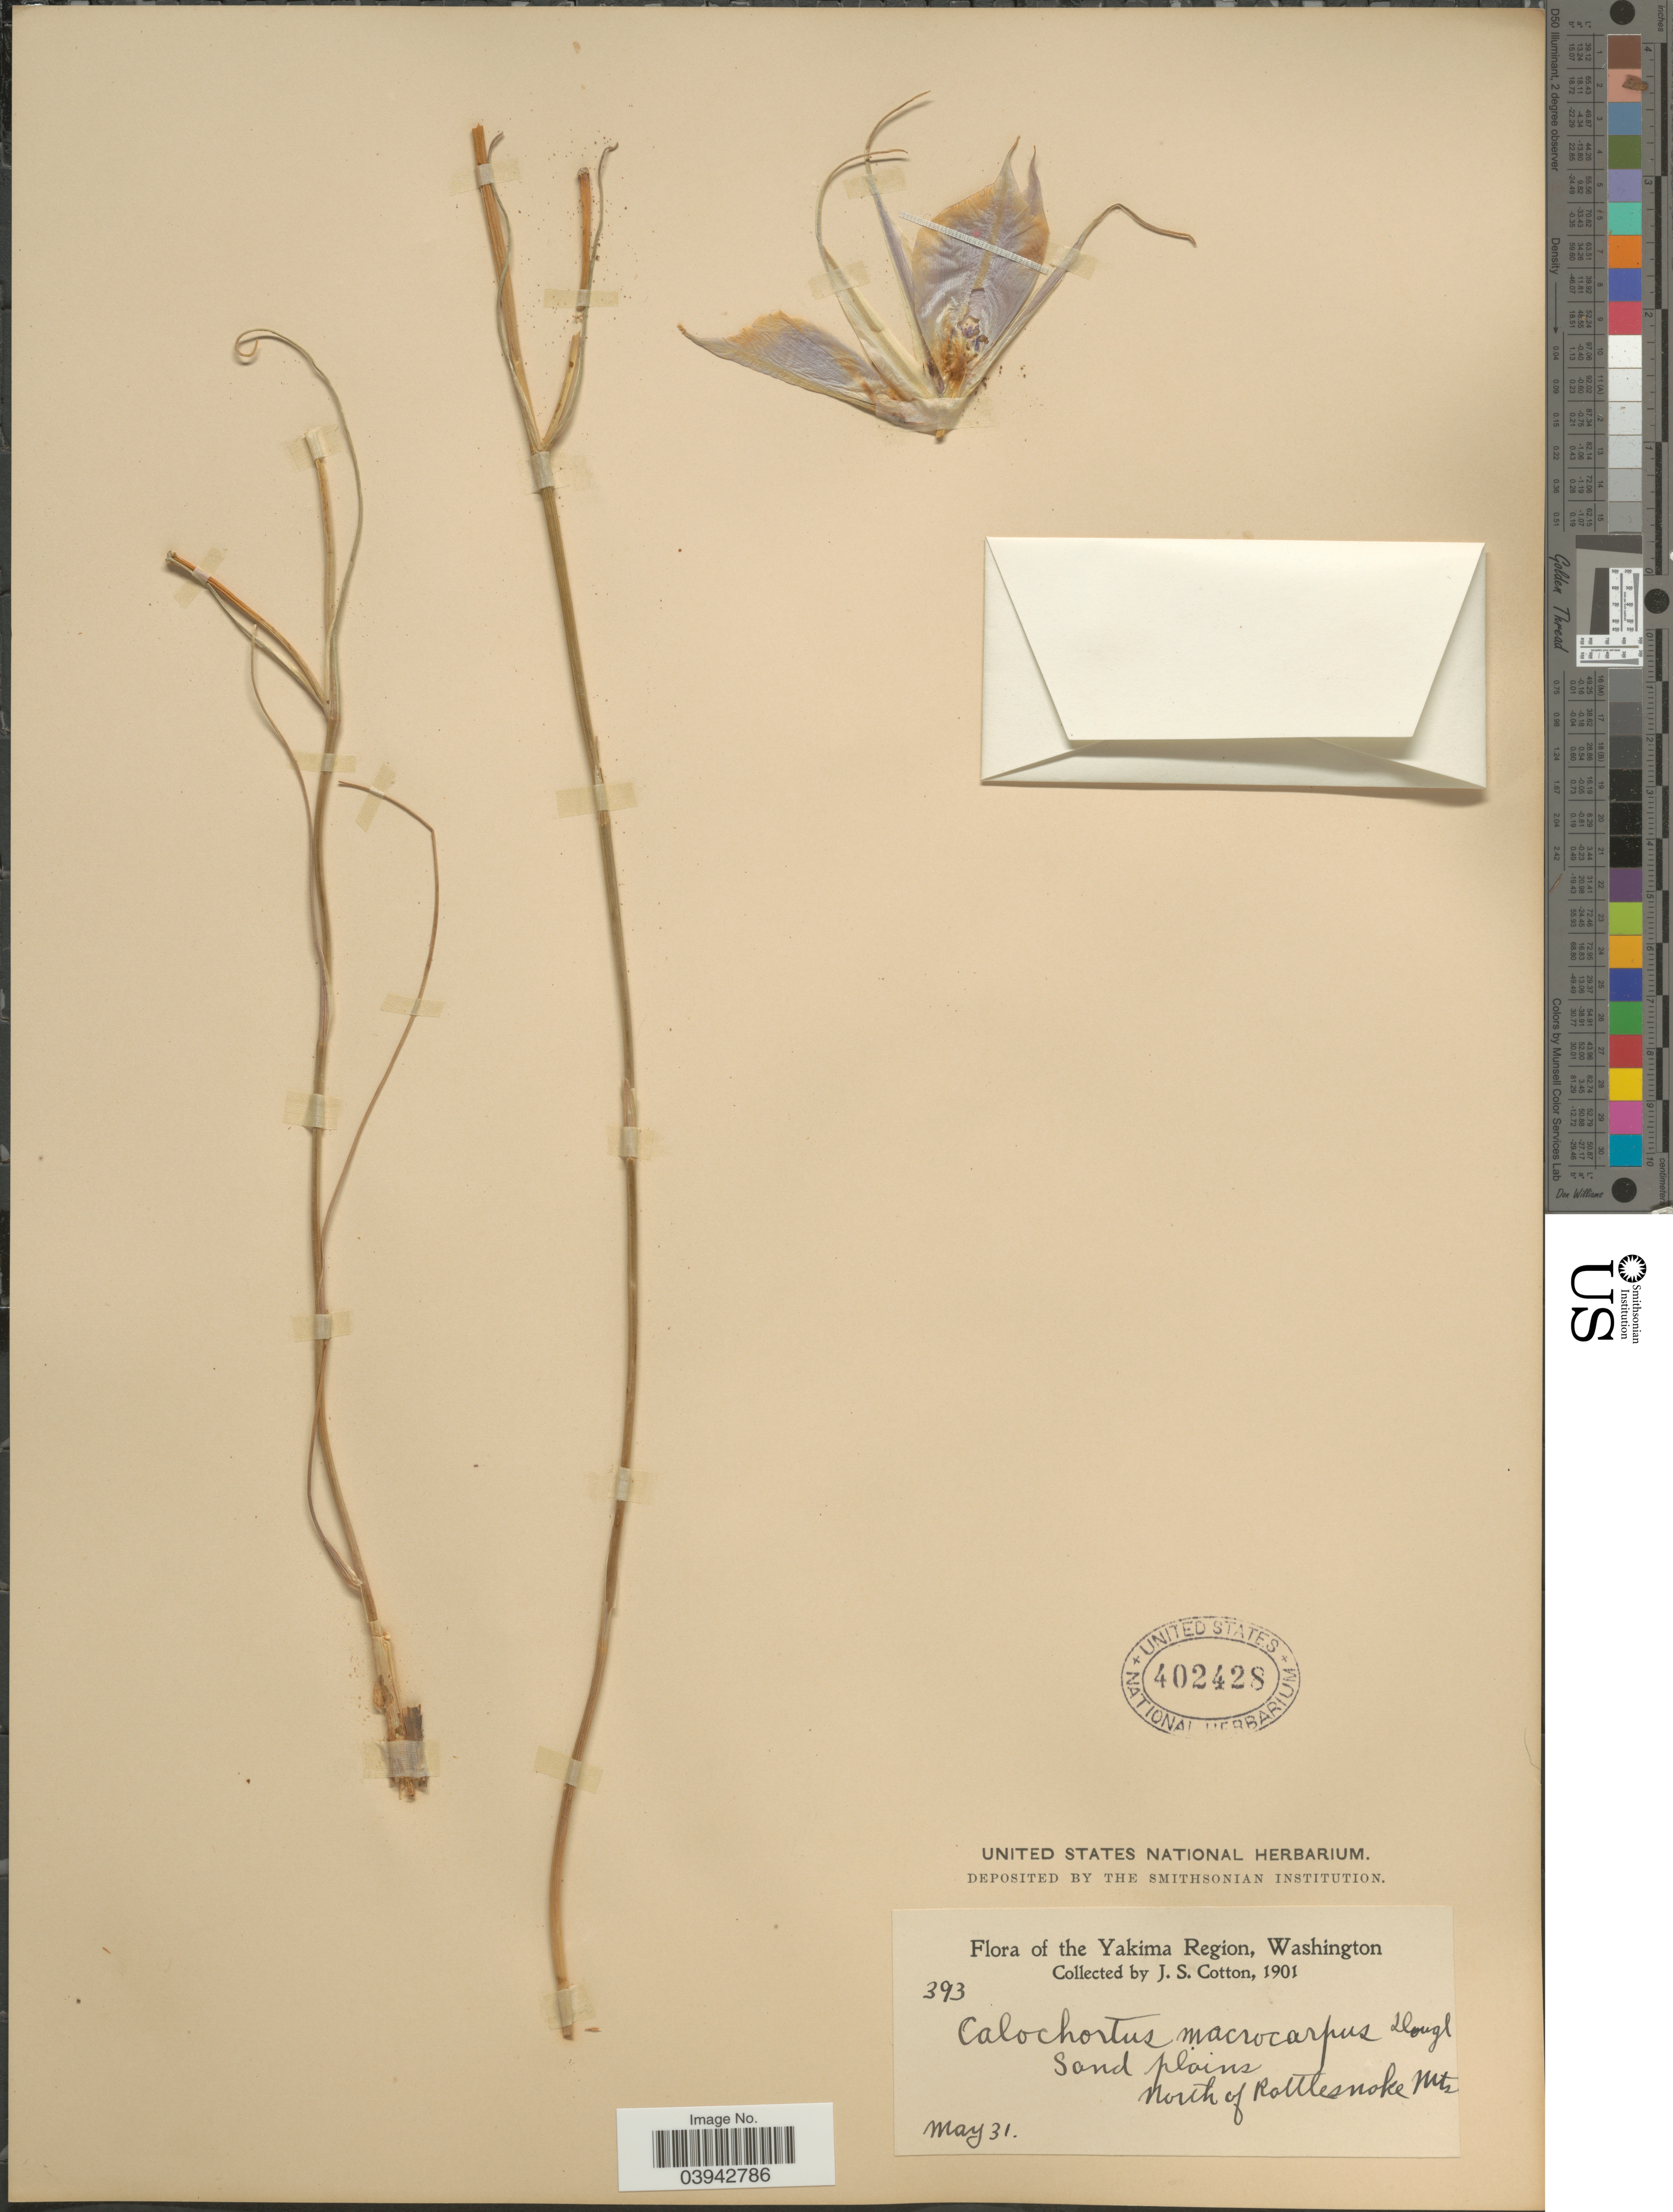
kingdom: Plantae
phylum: Tracheophyta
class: Liliopsida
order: Liliales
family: Liliaceae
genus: Calochortus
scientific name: Calochortus macrocarpus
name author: Douglas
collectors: J. S. Cotton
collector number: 393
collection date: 1901-05-31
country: United States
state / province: Washington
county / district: Yakima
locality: The Yakima Region. North of Rattlesnake Mt.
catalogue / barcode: US 402428